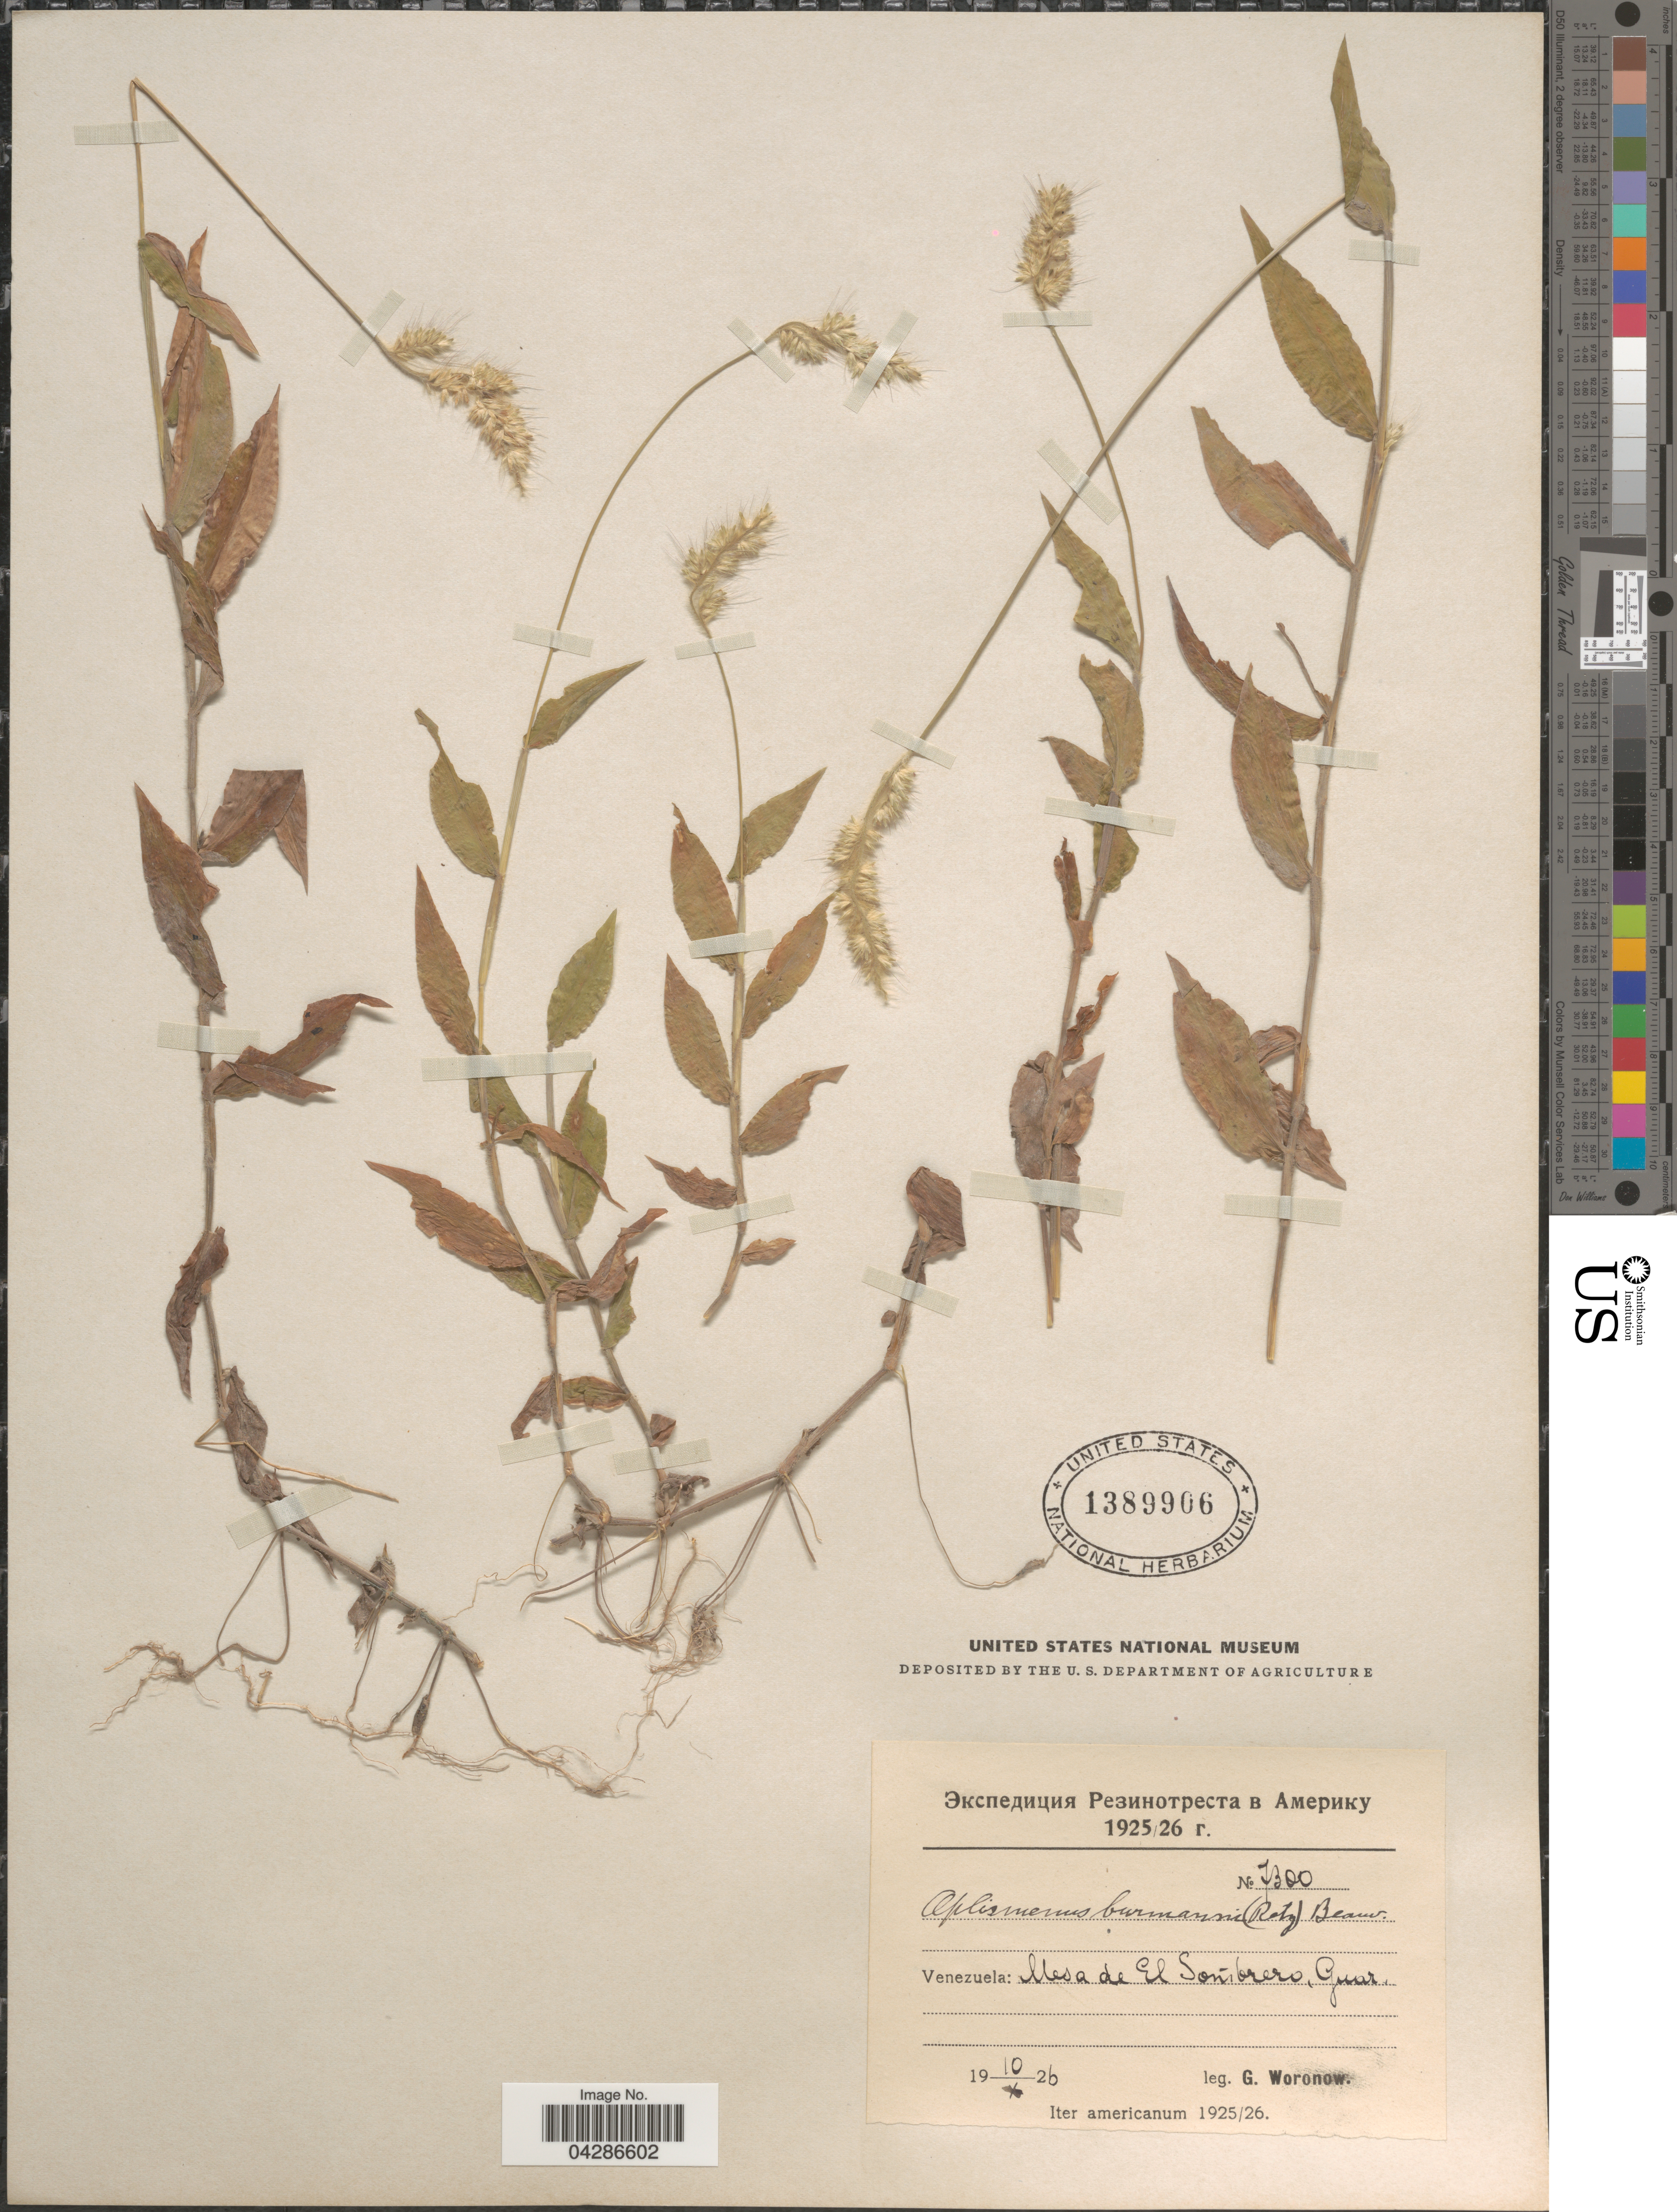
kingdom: Plantae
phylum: Tracheophyta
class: Liliopsida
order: Poales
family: Poaceae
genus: Oplismenus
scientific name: Oplismenus burmannii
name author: (Retz.) P. Beauv.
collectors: G. Woronow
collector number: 7300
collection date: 1926-10-10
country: Venezuela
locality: Mesa de El Sombrero, Guar. Iter amricanum 1925/26.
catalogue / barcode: US 1389906